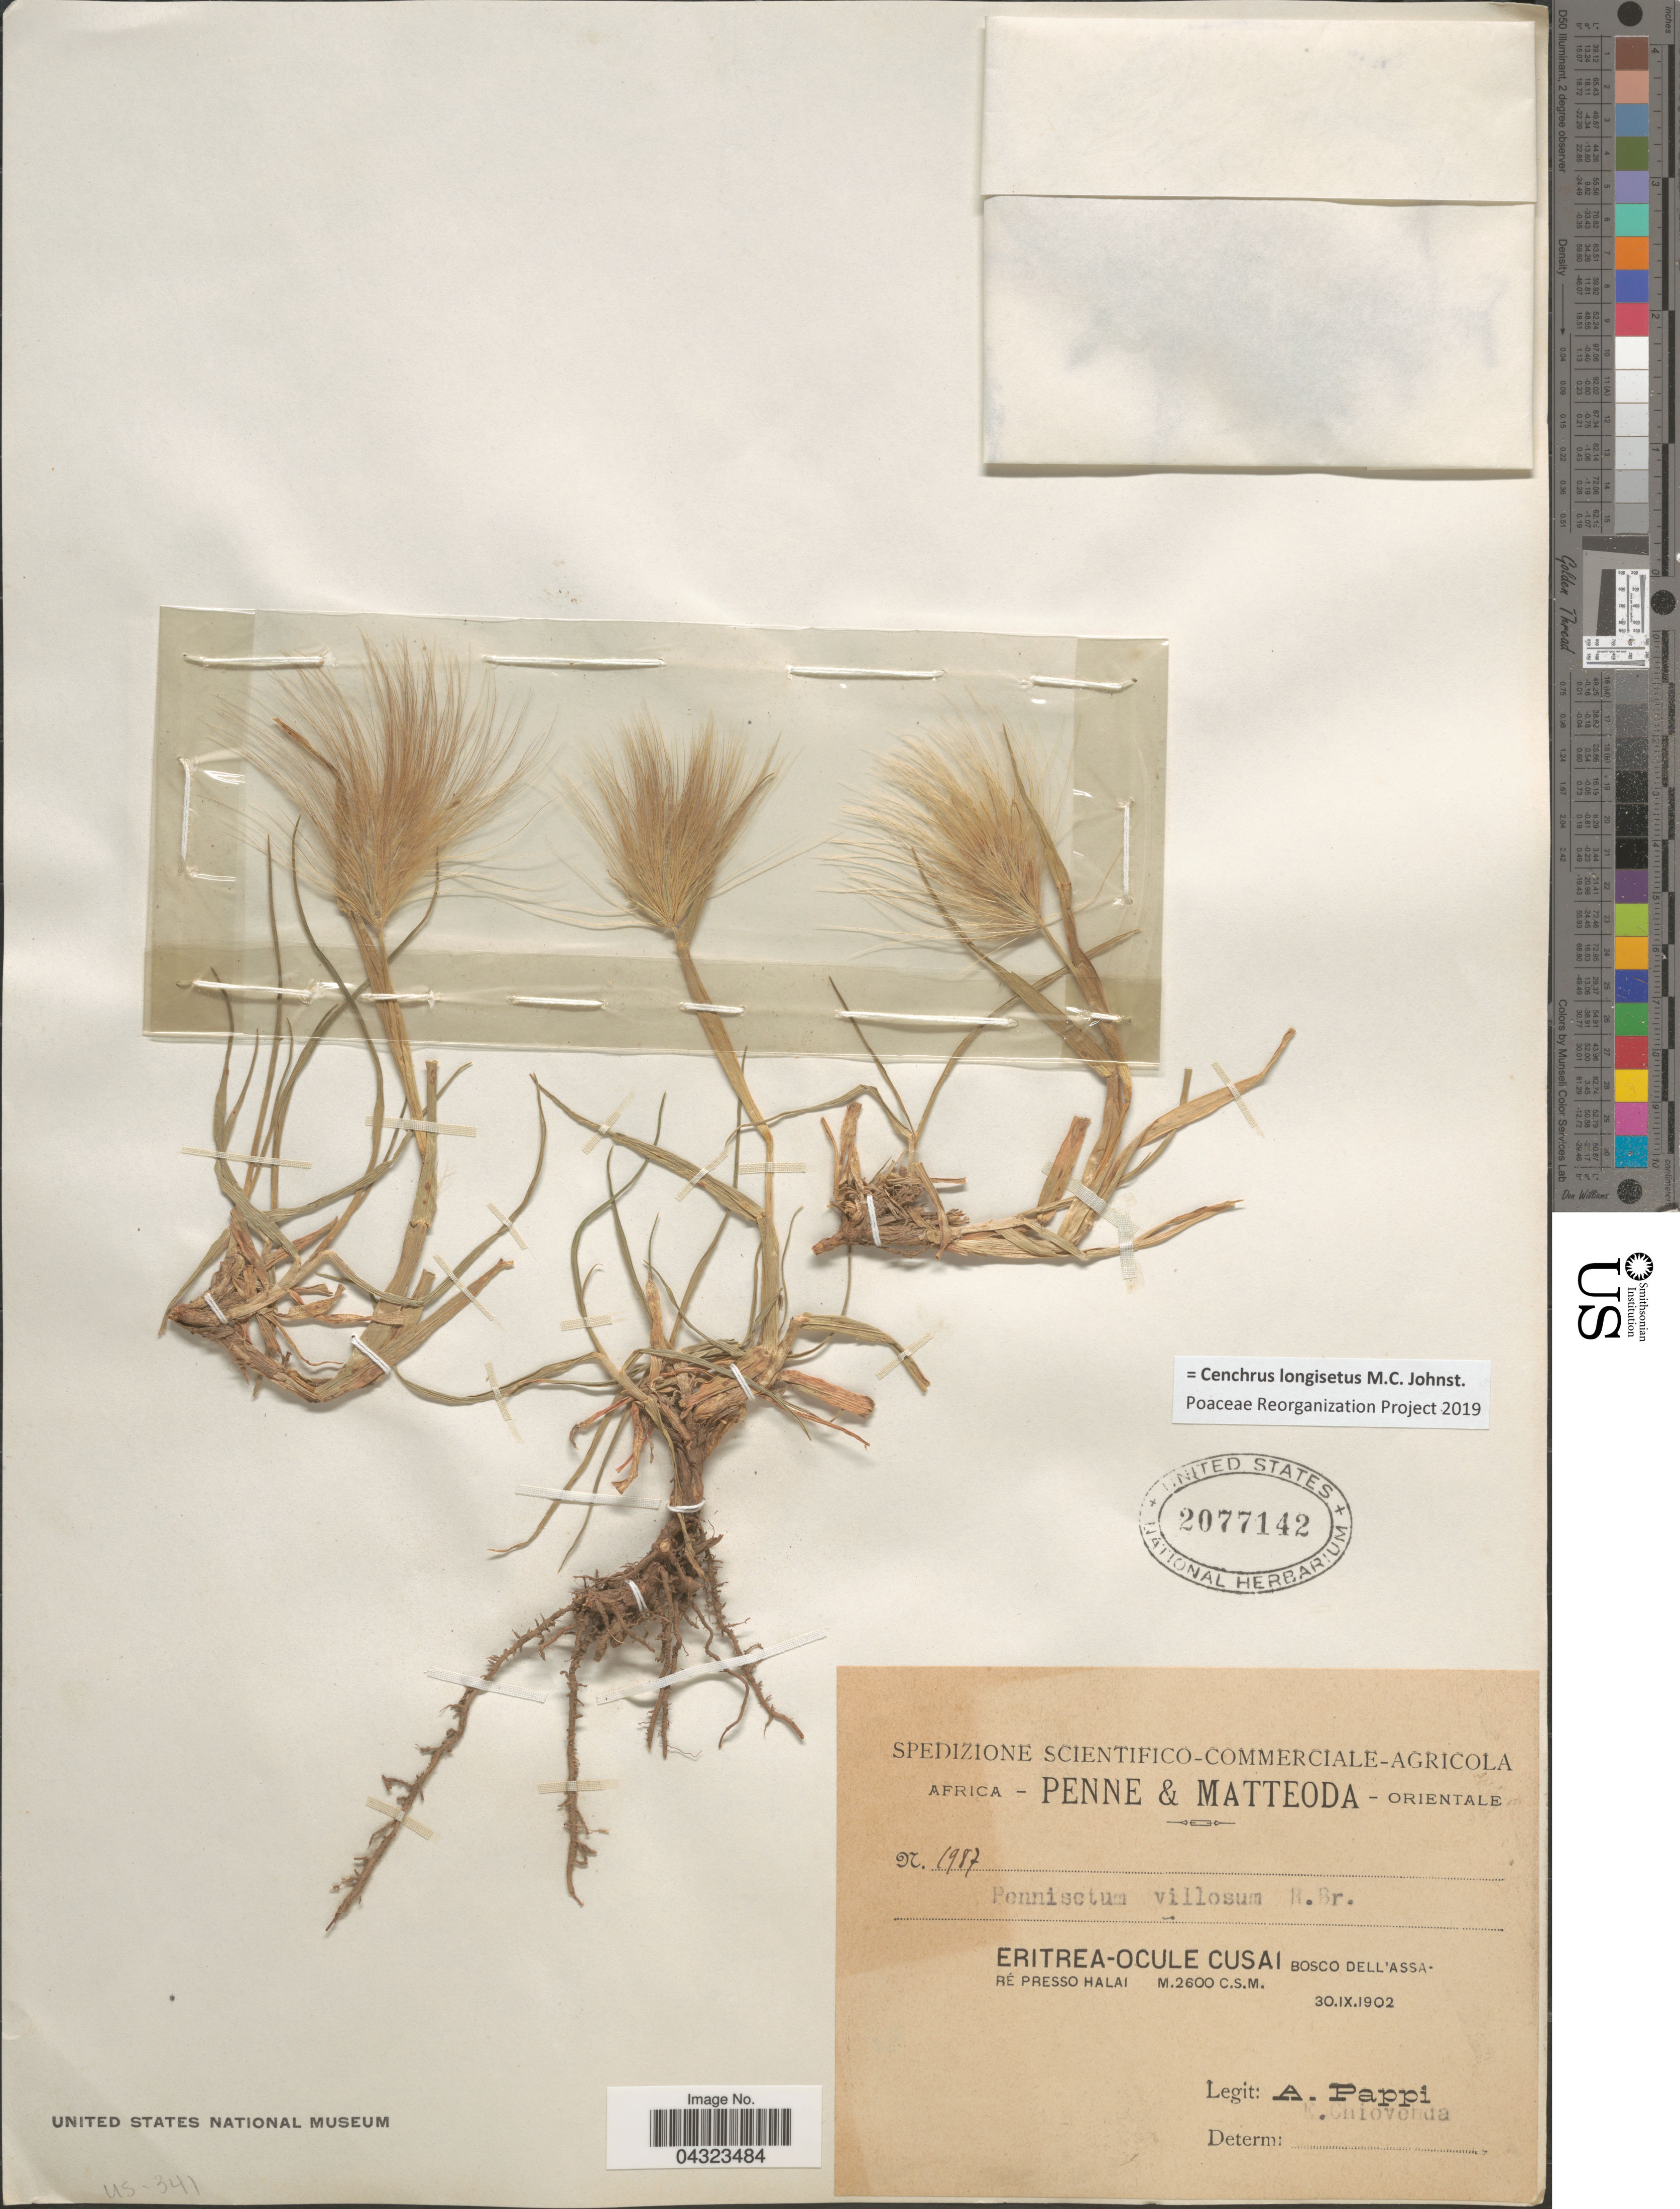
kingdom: Plantae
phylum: Tracheophyta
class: Liliopsida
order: Poales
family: Poaceae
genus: Cenchrus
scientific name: Cenchrus longisetus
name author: M.C. Johnst.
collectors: A. Pappi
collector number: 1987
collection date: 1902-09-30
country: Eritrea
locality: Ocule Cusai bosco dellássaré presso Halai.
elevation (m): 2600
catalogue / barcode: US 2077142